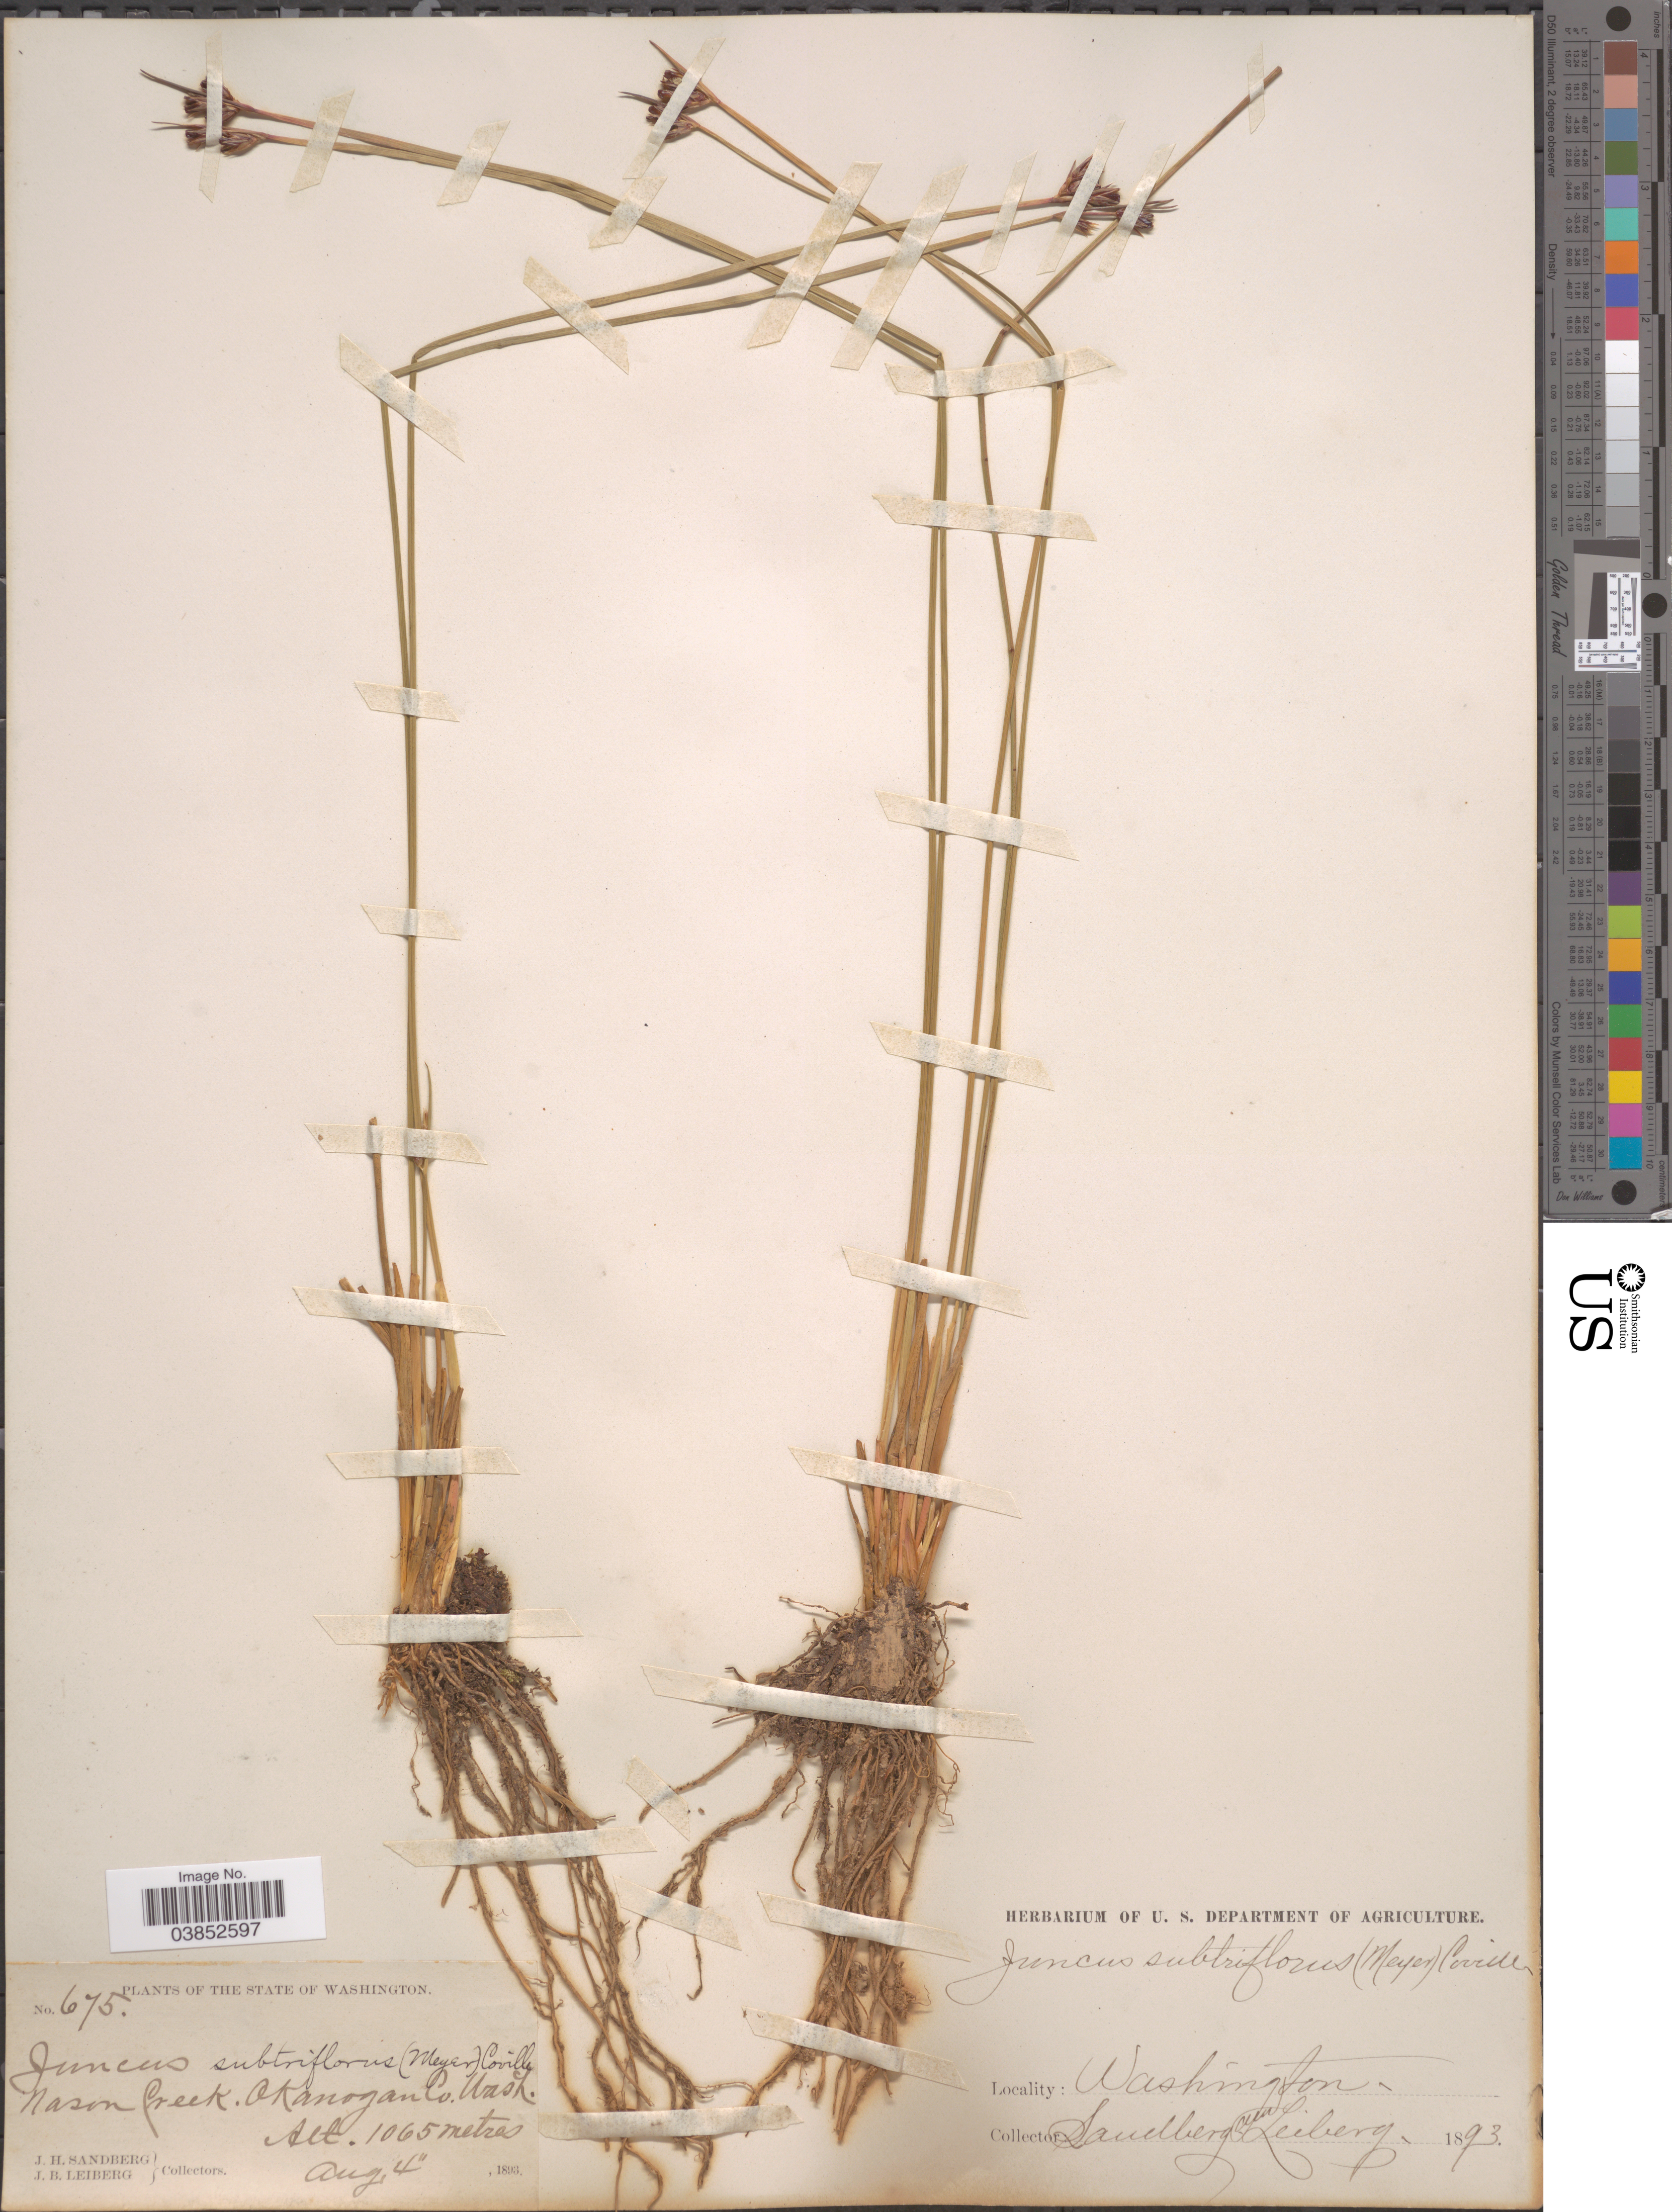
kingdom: Plantae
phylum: Tracheophyta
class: Liliopsida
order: Poales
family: Juncaceae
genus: Juncus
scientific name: Juncus drummondii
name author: E. Mey.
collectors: J. H. Sandberg & J. B. Leiberg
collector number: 675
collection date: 1893-08-04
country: United States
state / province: Washington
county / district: Okanogan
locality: Nason Creek. Okanogan Co.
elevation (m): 1065